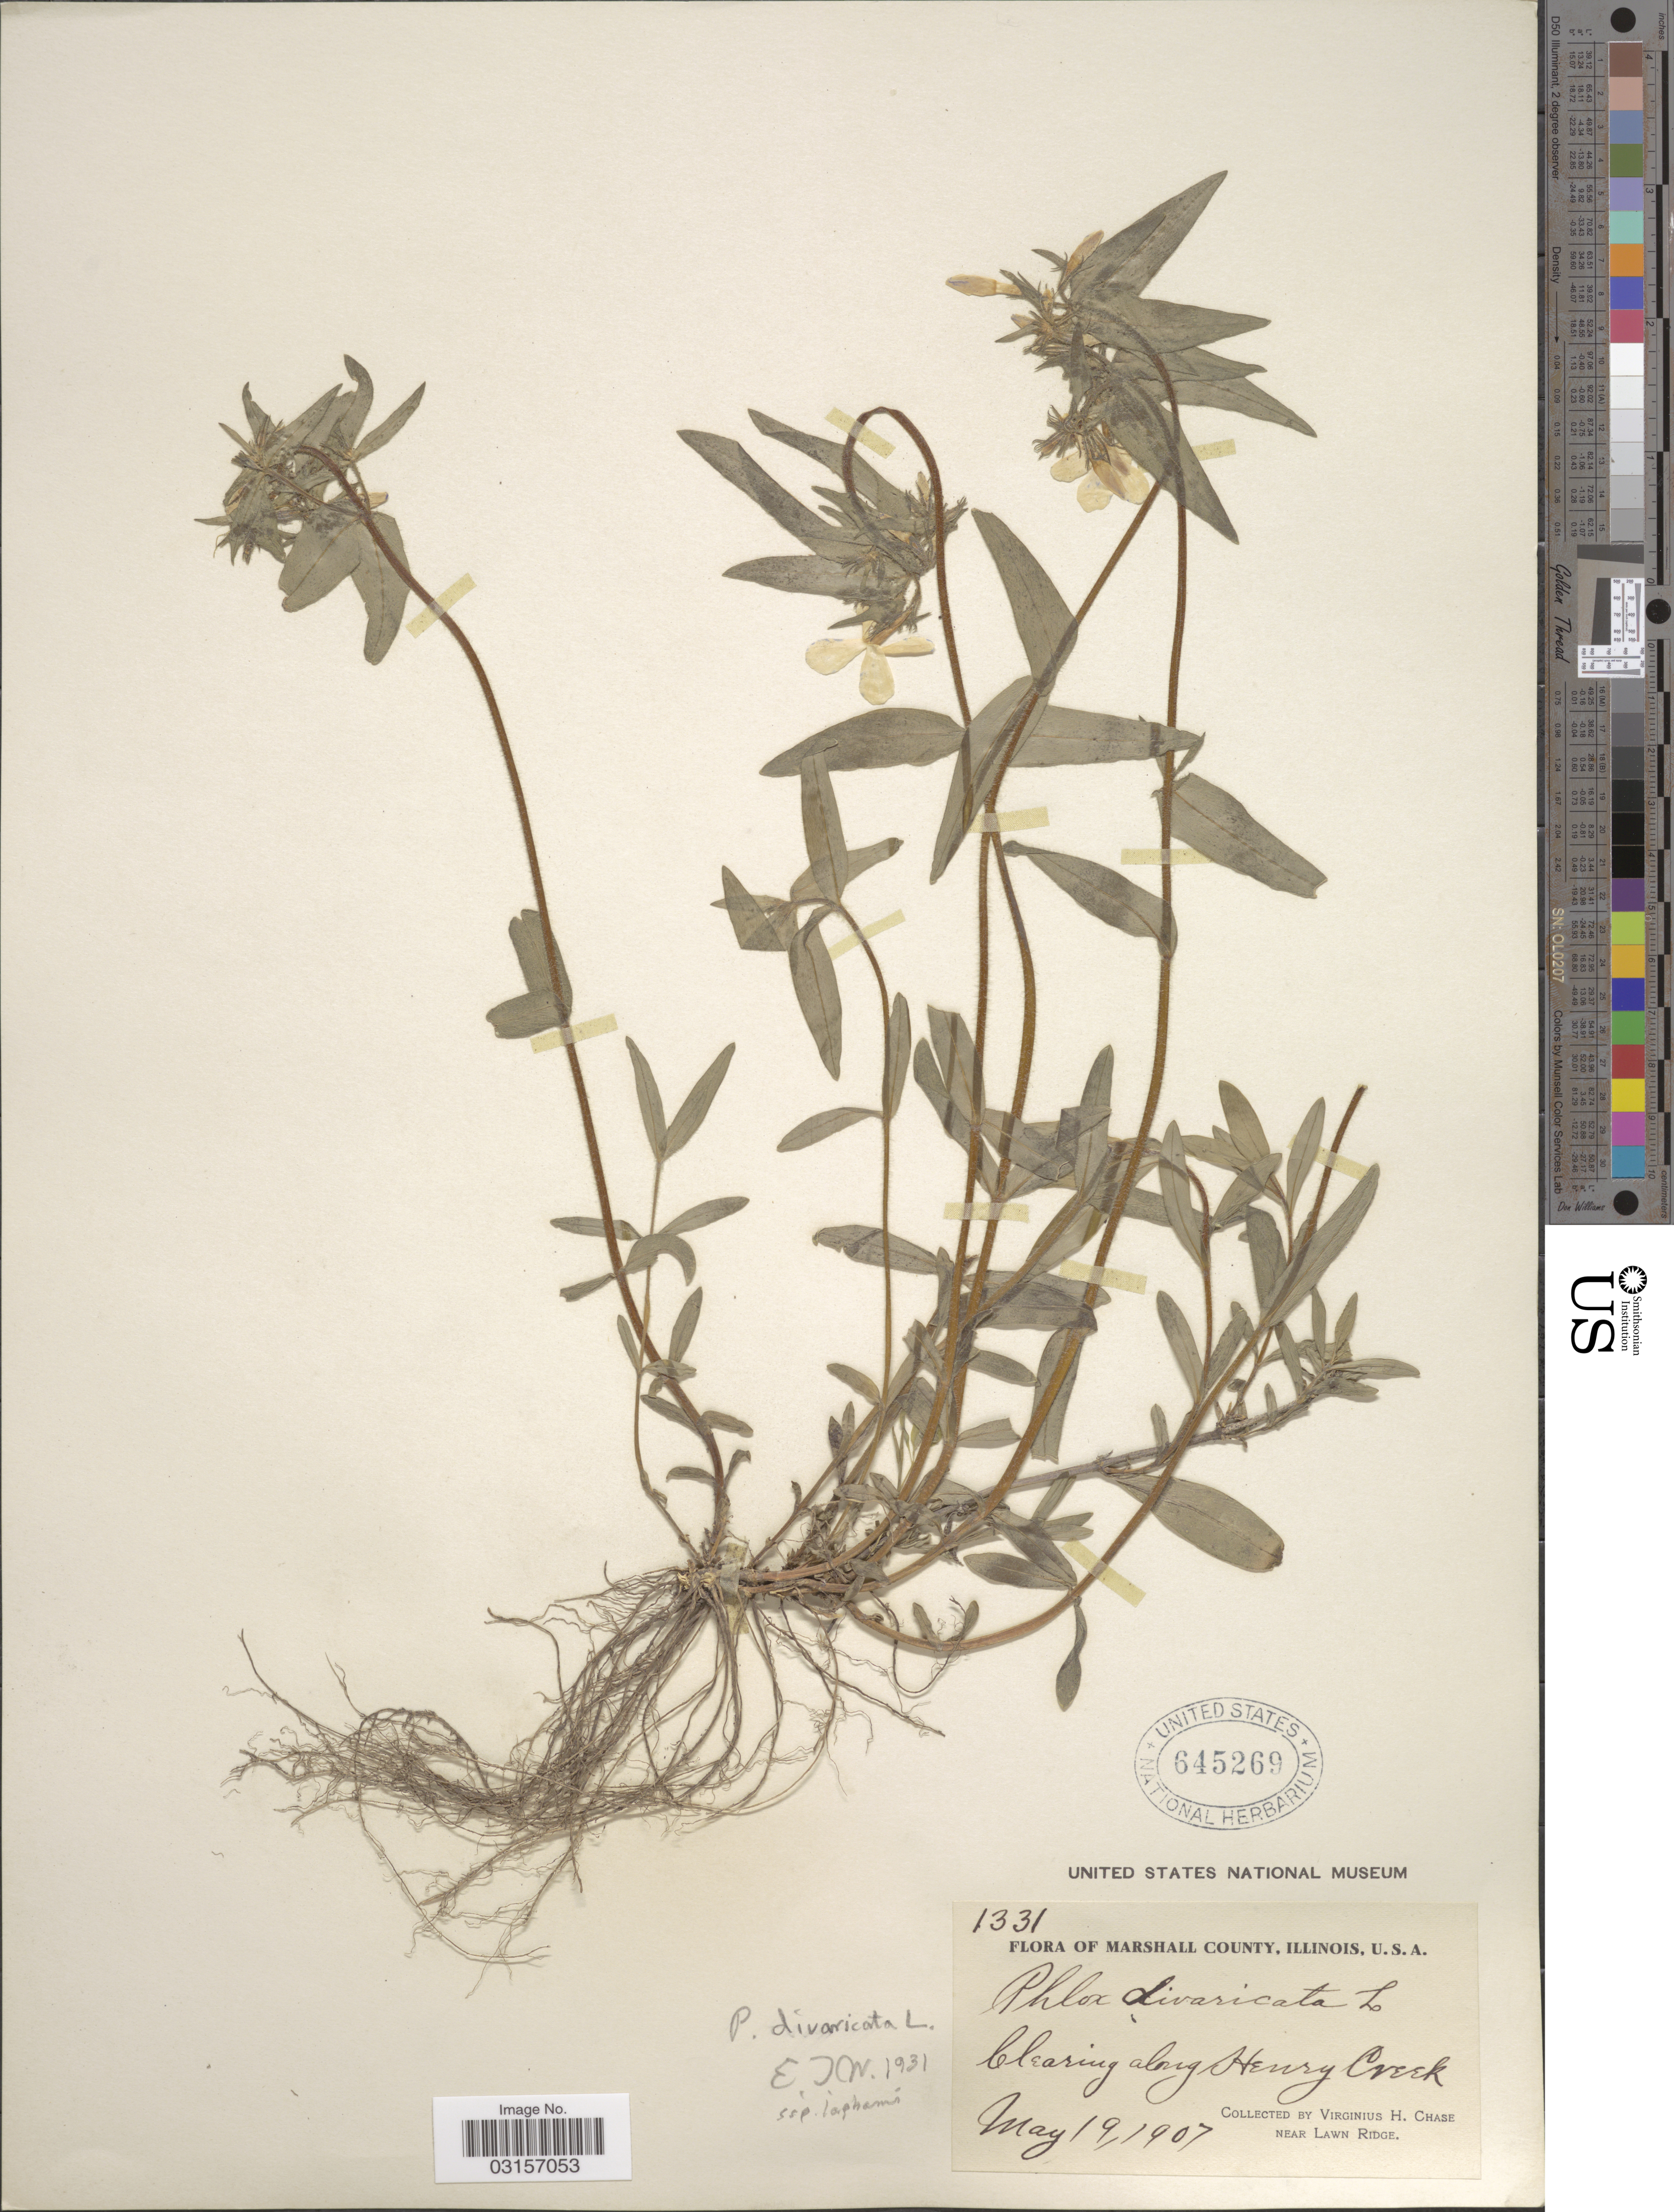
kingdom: Plantae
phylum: Tracheophyta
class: Magnoliopsida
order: Ericales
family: Polemoniaceae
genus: Phlox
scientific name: Phlox divaricata subsp. laphamii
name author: (Alph. Wood) Wherry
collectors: V. H. Chase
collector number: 1331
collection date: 1907-05-19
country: United States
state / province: Illinois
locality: Marshall County, Clearing along Henry Creek.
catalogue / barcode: US 645269